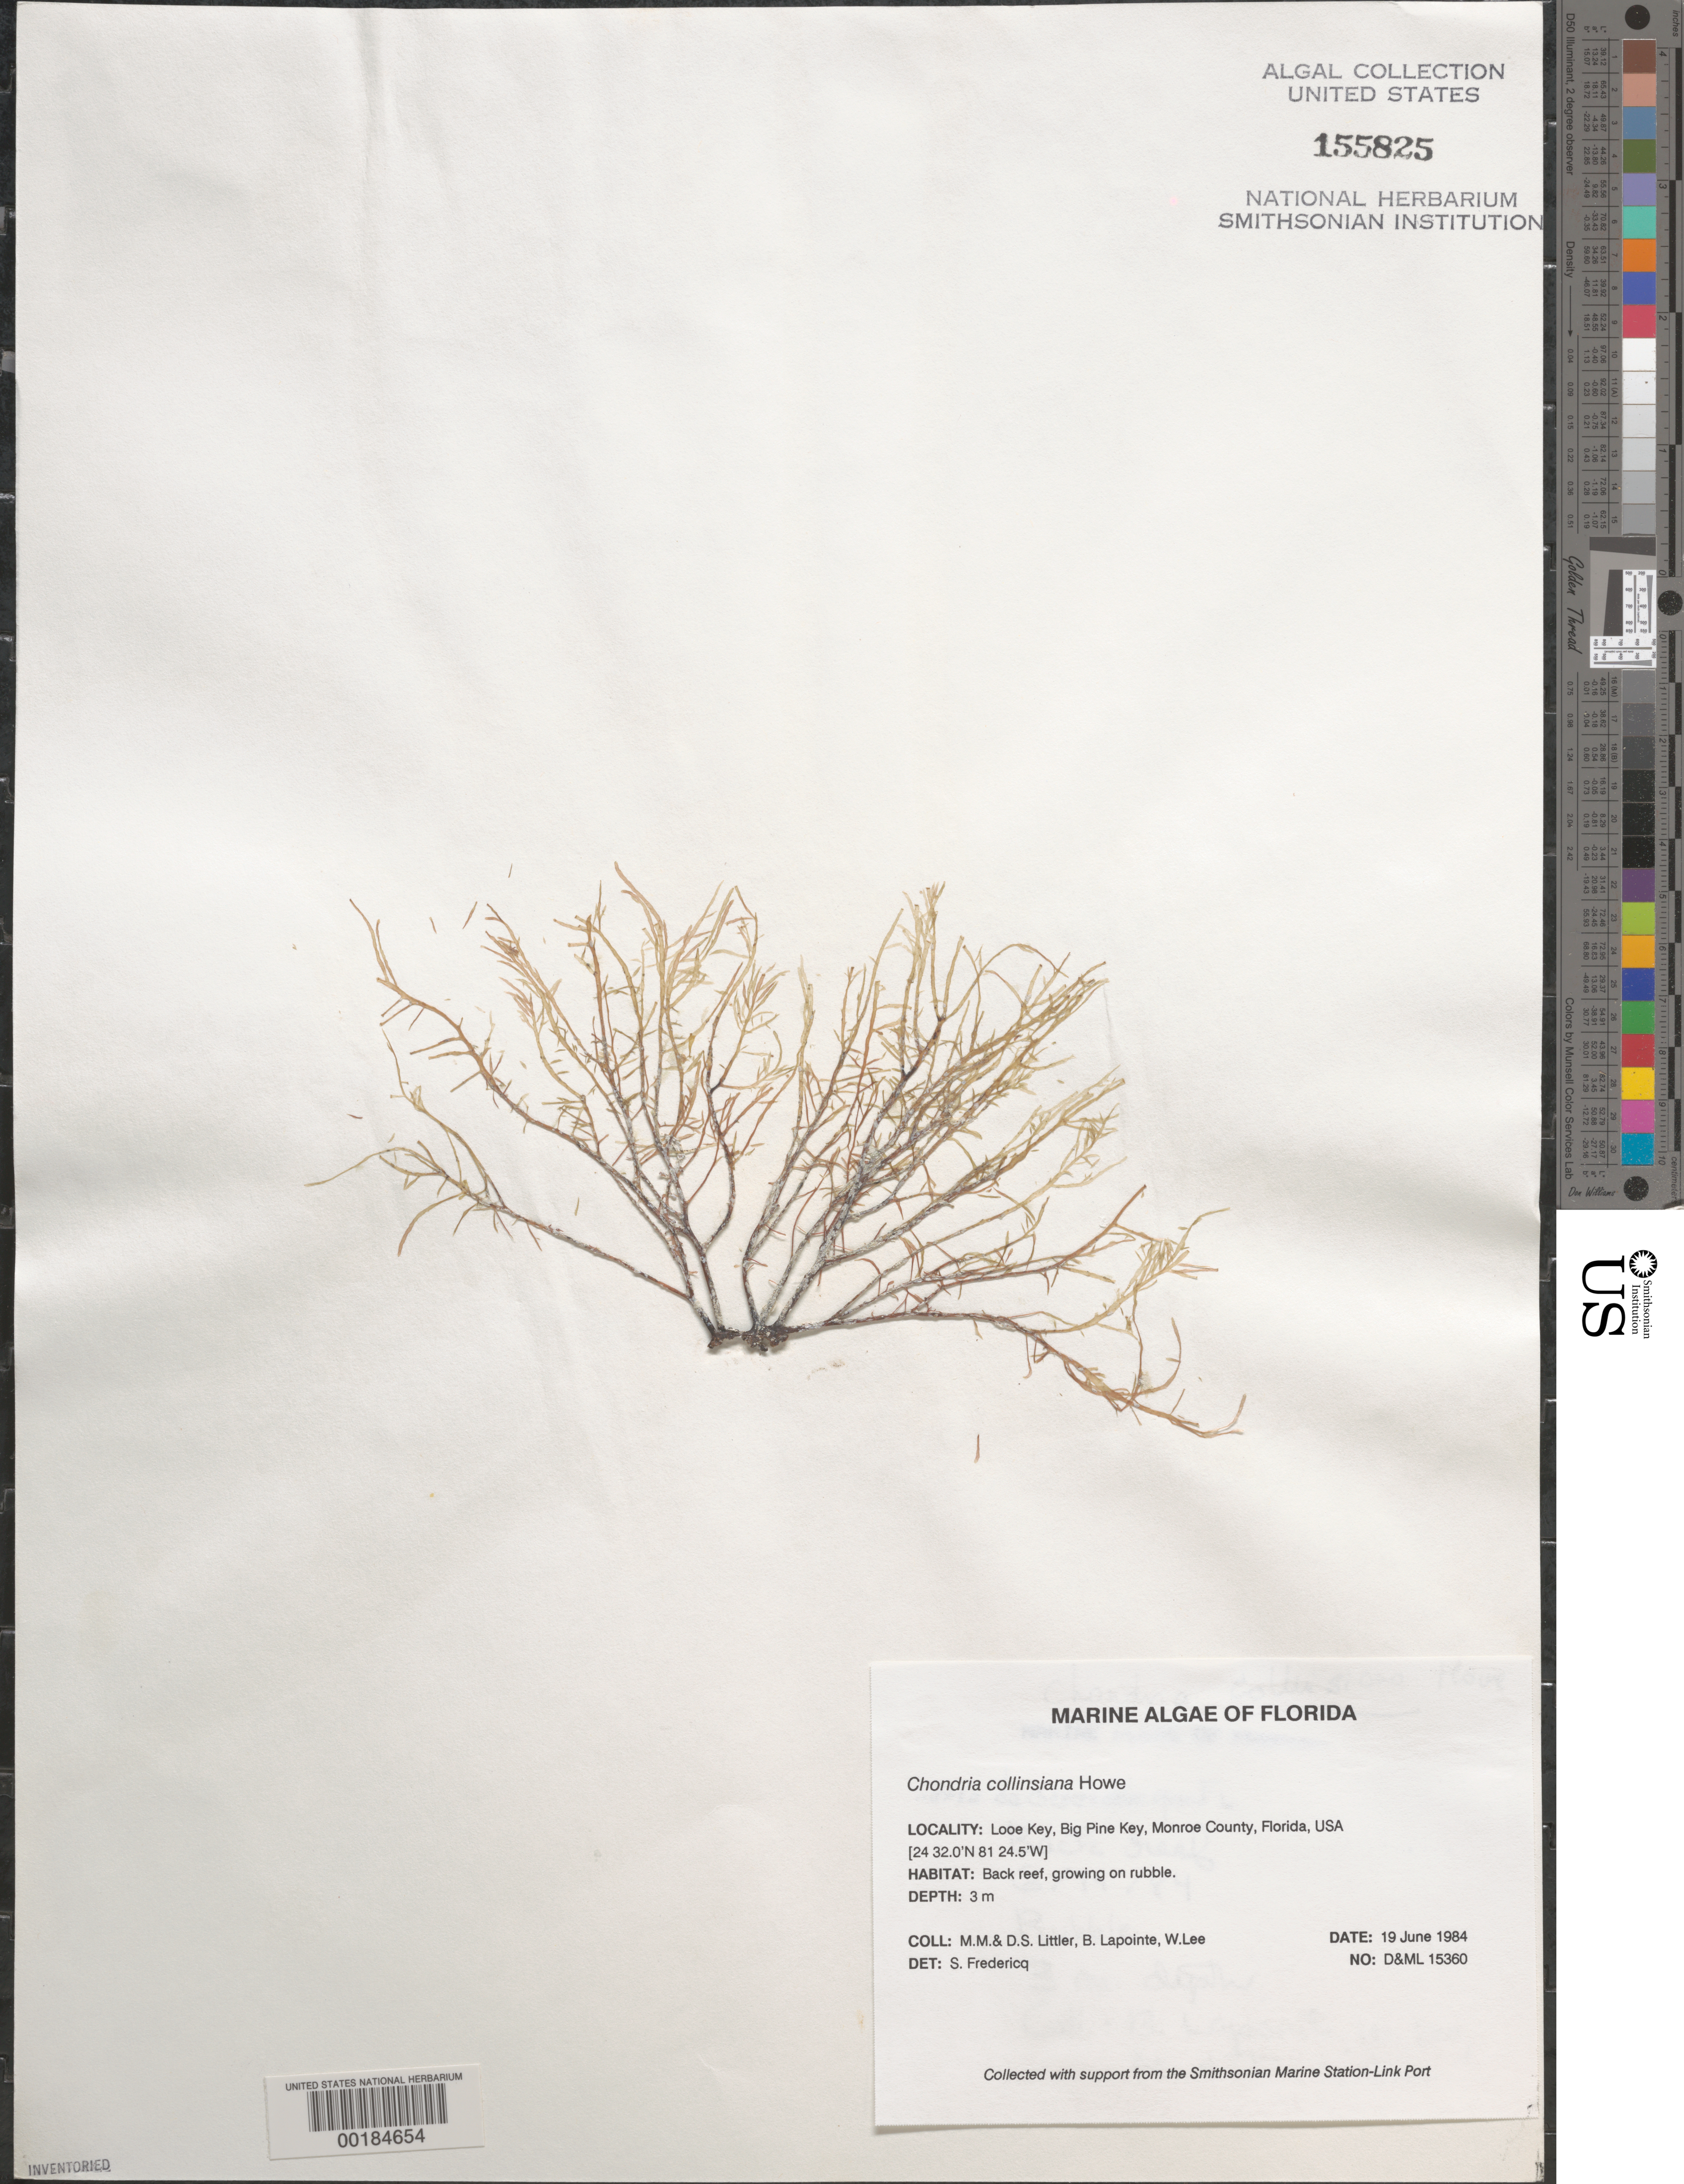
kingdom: Plantae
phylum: Rhodophyta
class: Florideophyceae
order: Ceramiales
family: Rhodomelaceae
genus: Chondria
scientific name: Chondria collinsiana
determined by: Fredericq, S.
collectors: M. M. Littler, D. S. Littler, B. Lapointe & W. Lee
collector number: D&ML 15360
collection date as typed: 19 Jul 1986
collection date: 1986-07-19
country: United States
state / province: Florida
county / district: Monroe County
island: Looe Key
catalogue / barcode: US 155825